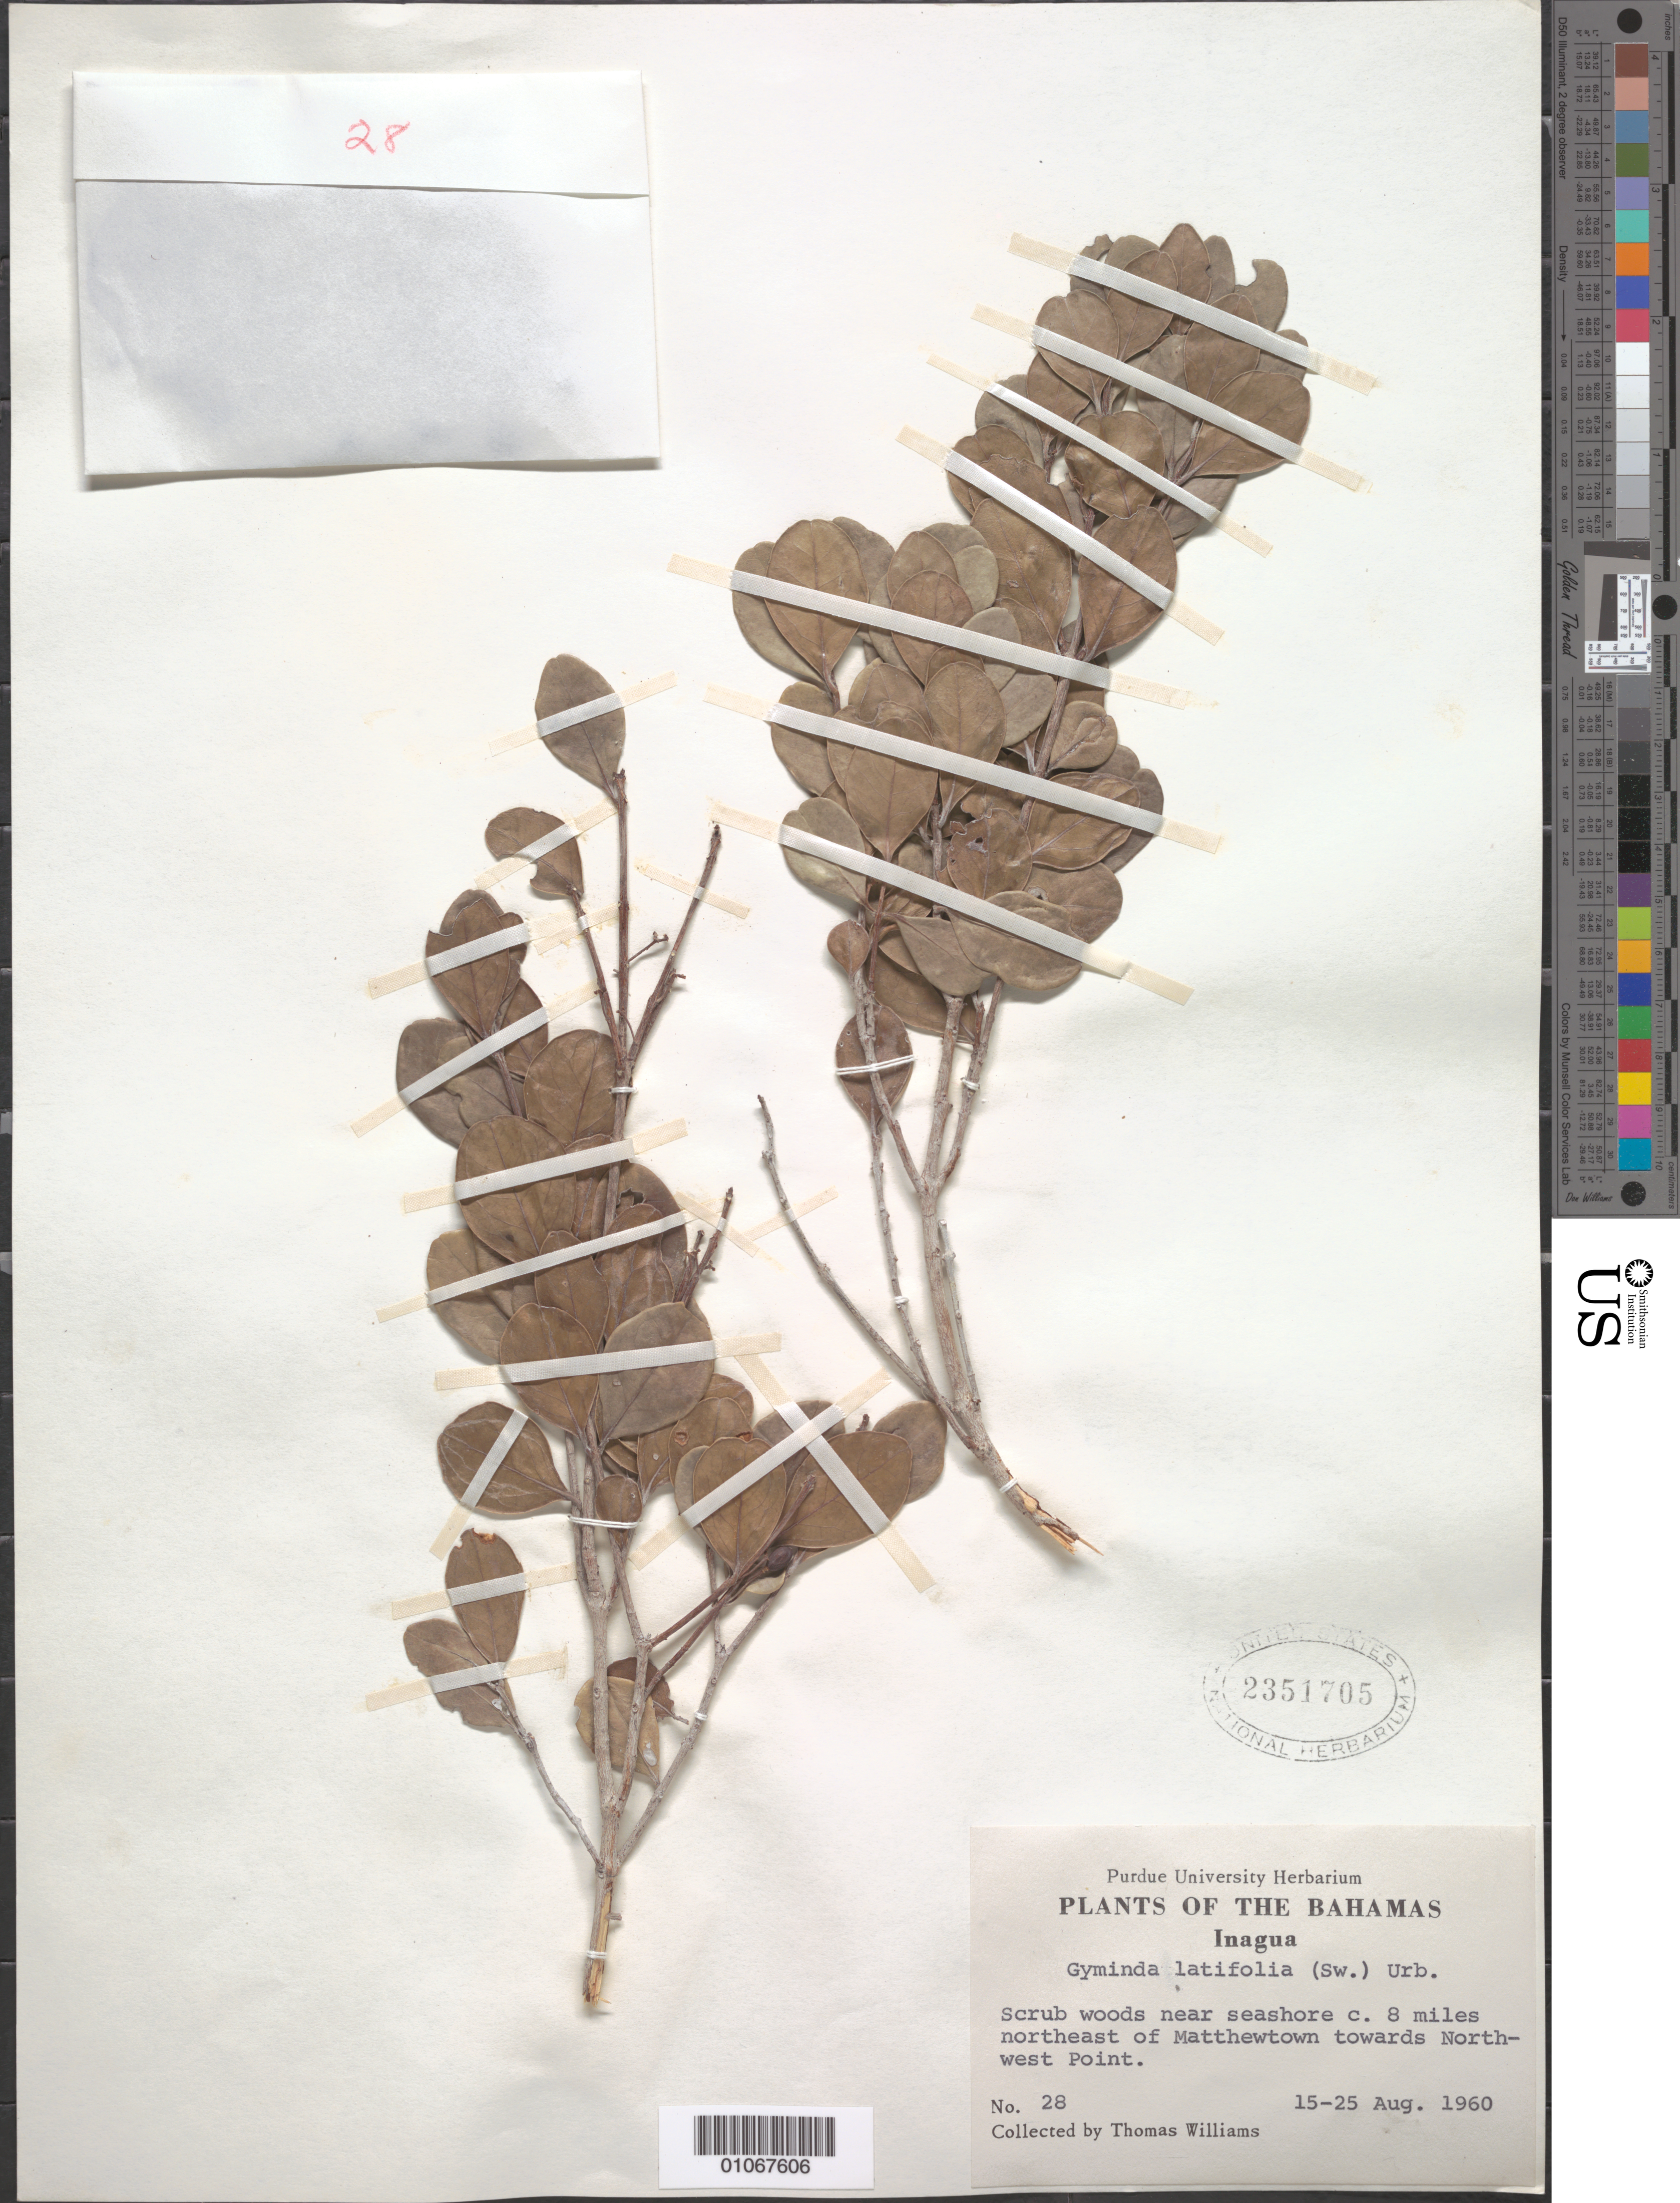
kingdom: Plantae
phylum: Tracheophyta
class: Magnoliopsida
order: Celastrales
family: Celastraceae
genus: Gyminda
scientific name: Gyminda latifolia subsp. latifolia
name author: (Sw.) Urb.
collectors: T. Williams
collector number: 28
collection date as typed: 15 Aug 1960 to 25 Aug 1960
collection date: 1960-08-15/1960-08-25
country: Bahamas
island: Great Inagua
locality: Scrub woods near seashore c. 8 miles northeast of Mattewtoen towards Northwest point.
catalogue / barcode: US 2351705